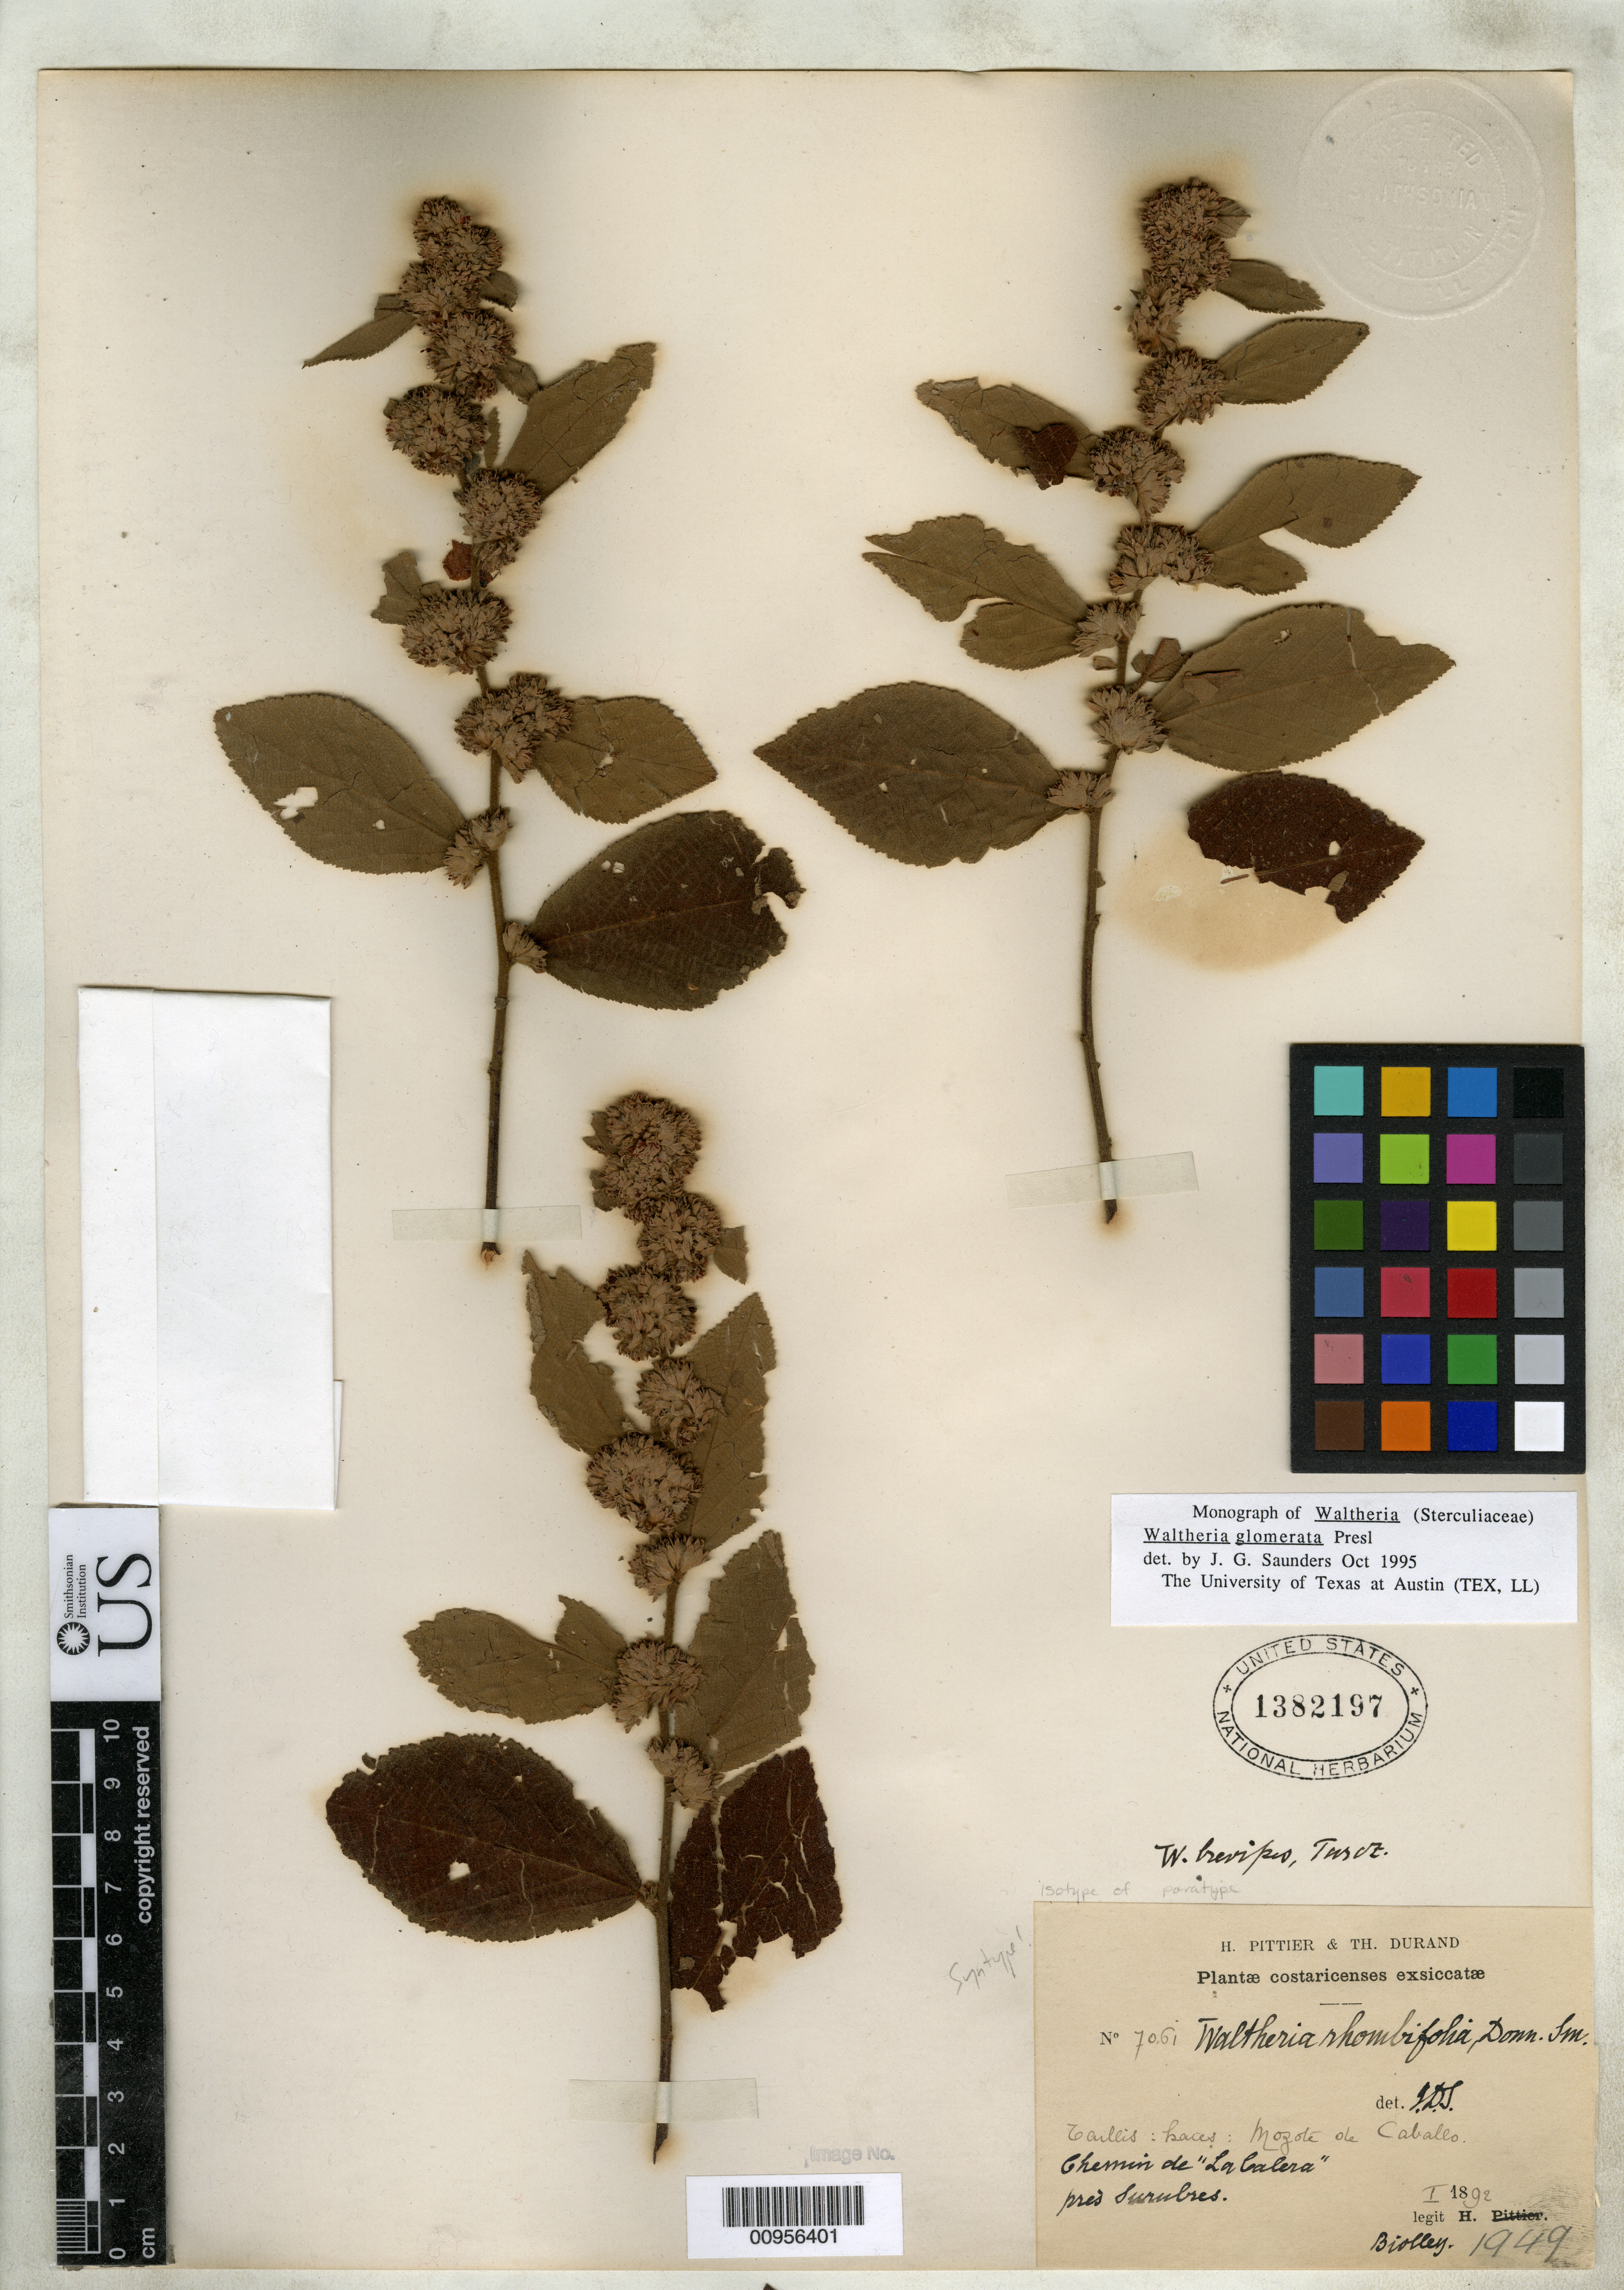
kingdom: Plantae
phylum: Tracheophyta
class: Magnoliopsida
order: Malvales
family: Malvaceae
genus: Waltheria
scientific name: Waltheria rhombifolia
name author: Donn. Sm.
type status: Syntype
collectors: P. Biolley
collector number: Pittier 7061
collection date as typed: Jan 1892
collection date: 1892-01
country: Costa Rica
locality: Mozote de Caballo, chemin de "La Calera" près Surubres.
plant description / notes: Specimen ex John Donnell Smith herbarium. Cited as "Pittier, no. 7061 herb. nat. C. R.".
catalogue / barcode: US 1382197